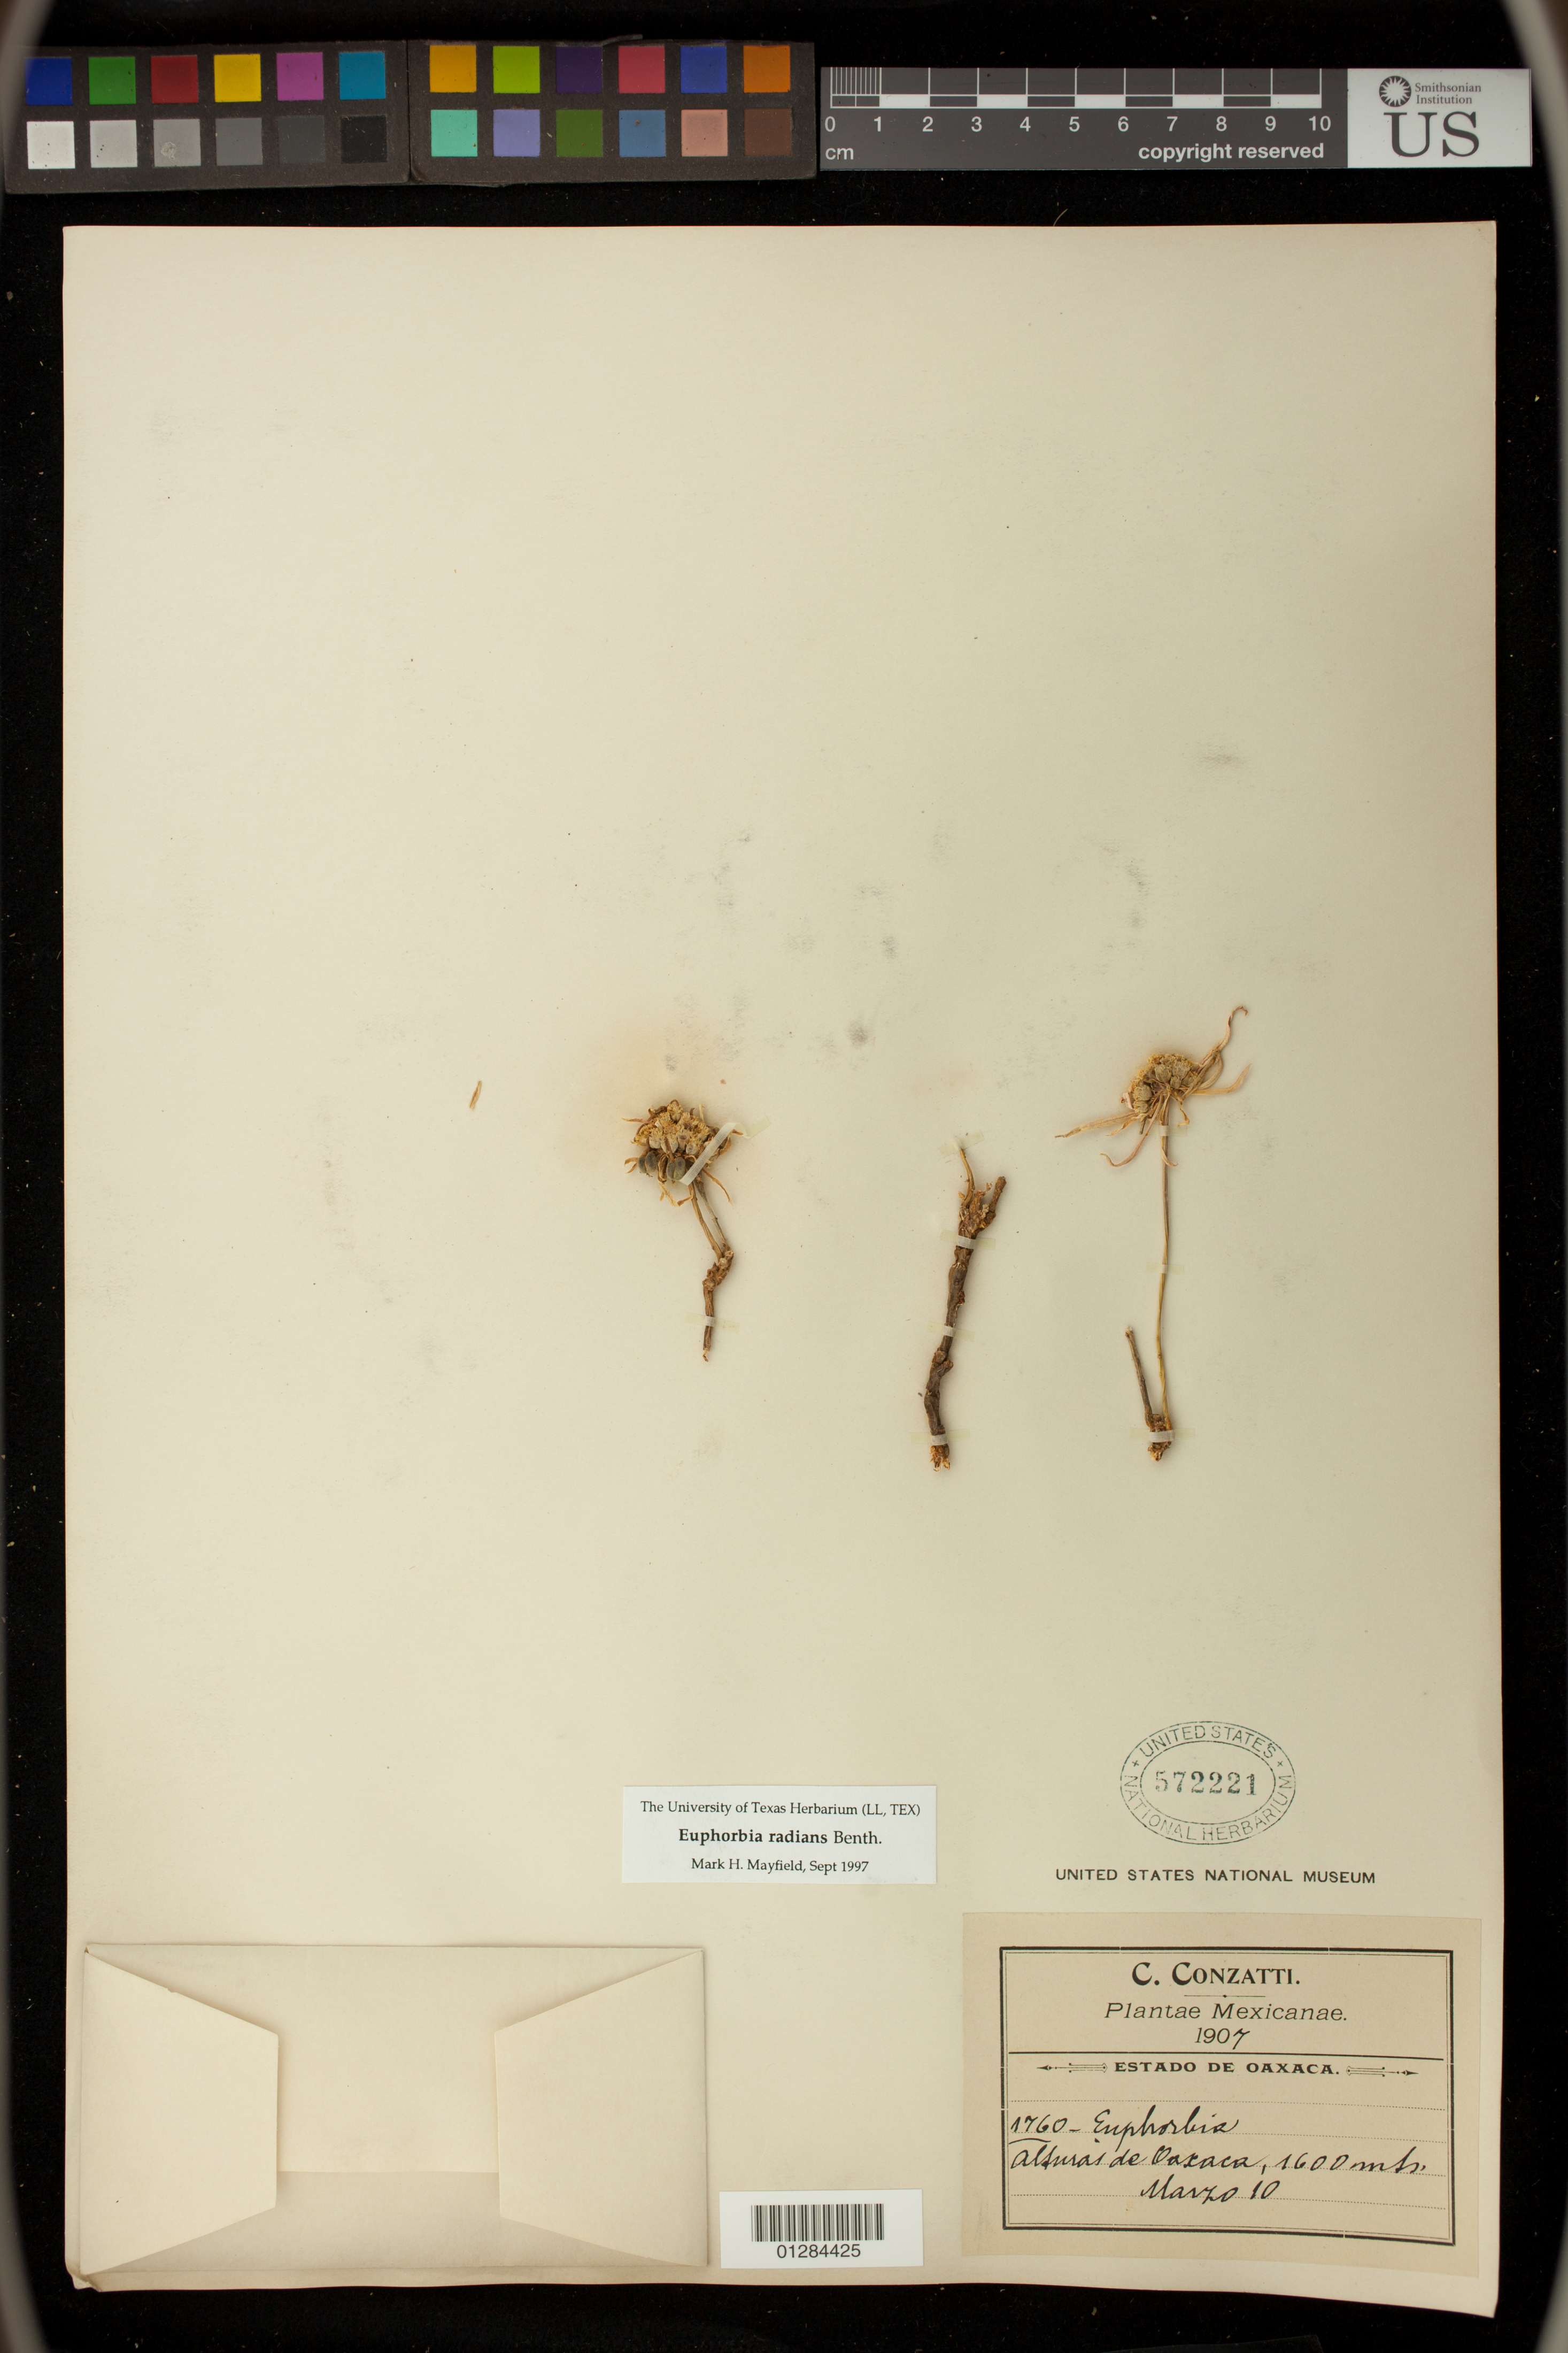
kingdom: Plantae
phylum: Tracheophyta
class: Magnoliopsida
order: Malpighiales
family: Euphorbiaceae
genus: Euphorbia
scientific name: Euphorbia radians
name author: Benth.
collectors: C. Conzatti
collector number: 1760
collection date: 1907-03-10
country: Mexico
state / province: Oaxaca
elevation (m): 1600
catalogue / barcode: US 572221